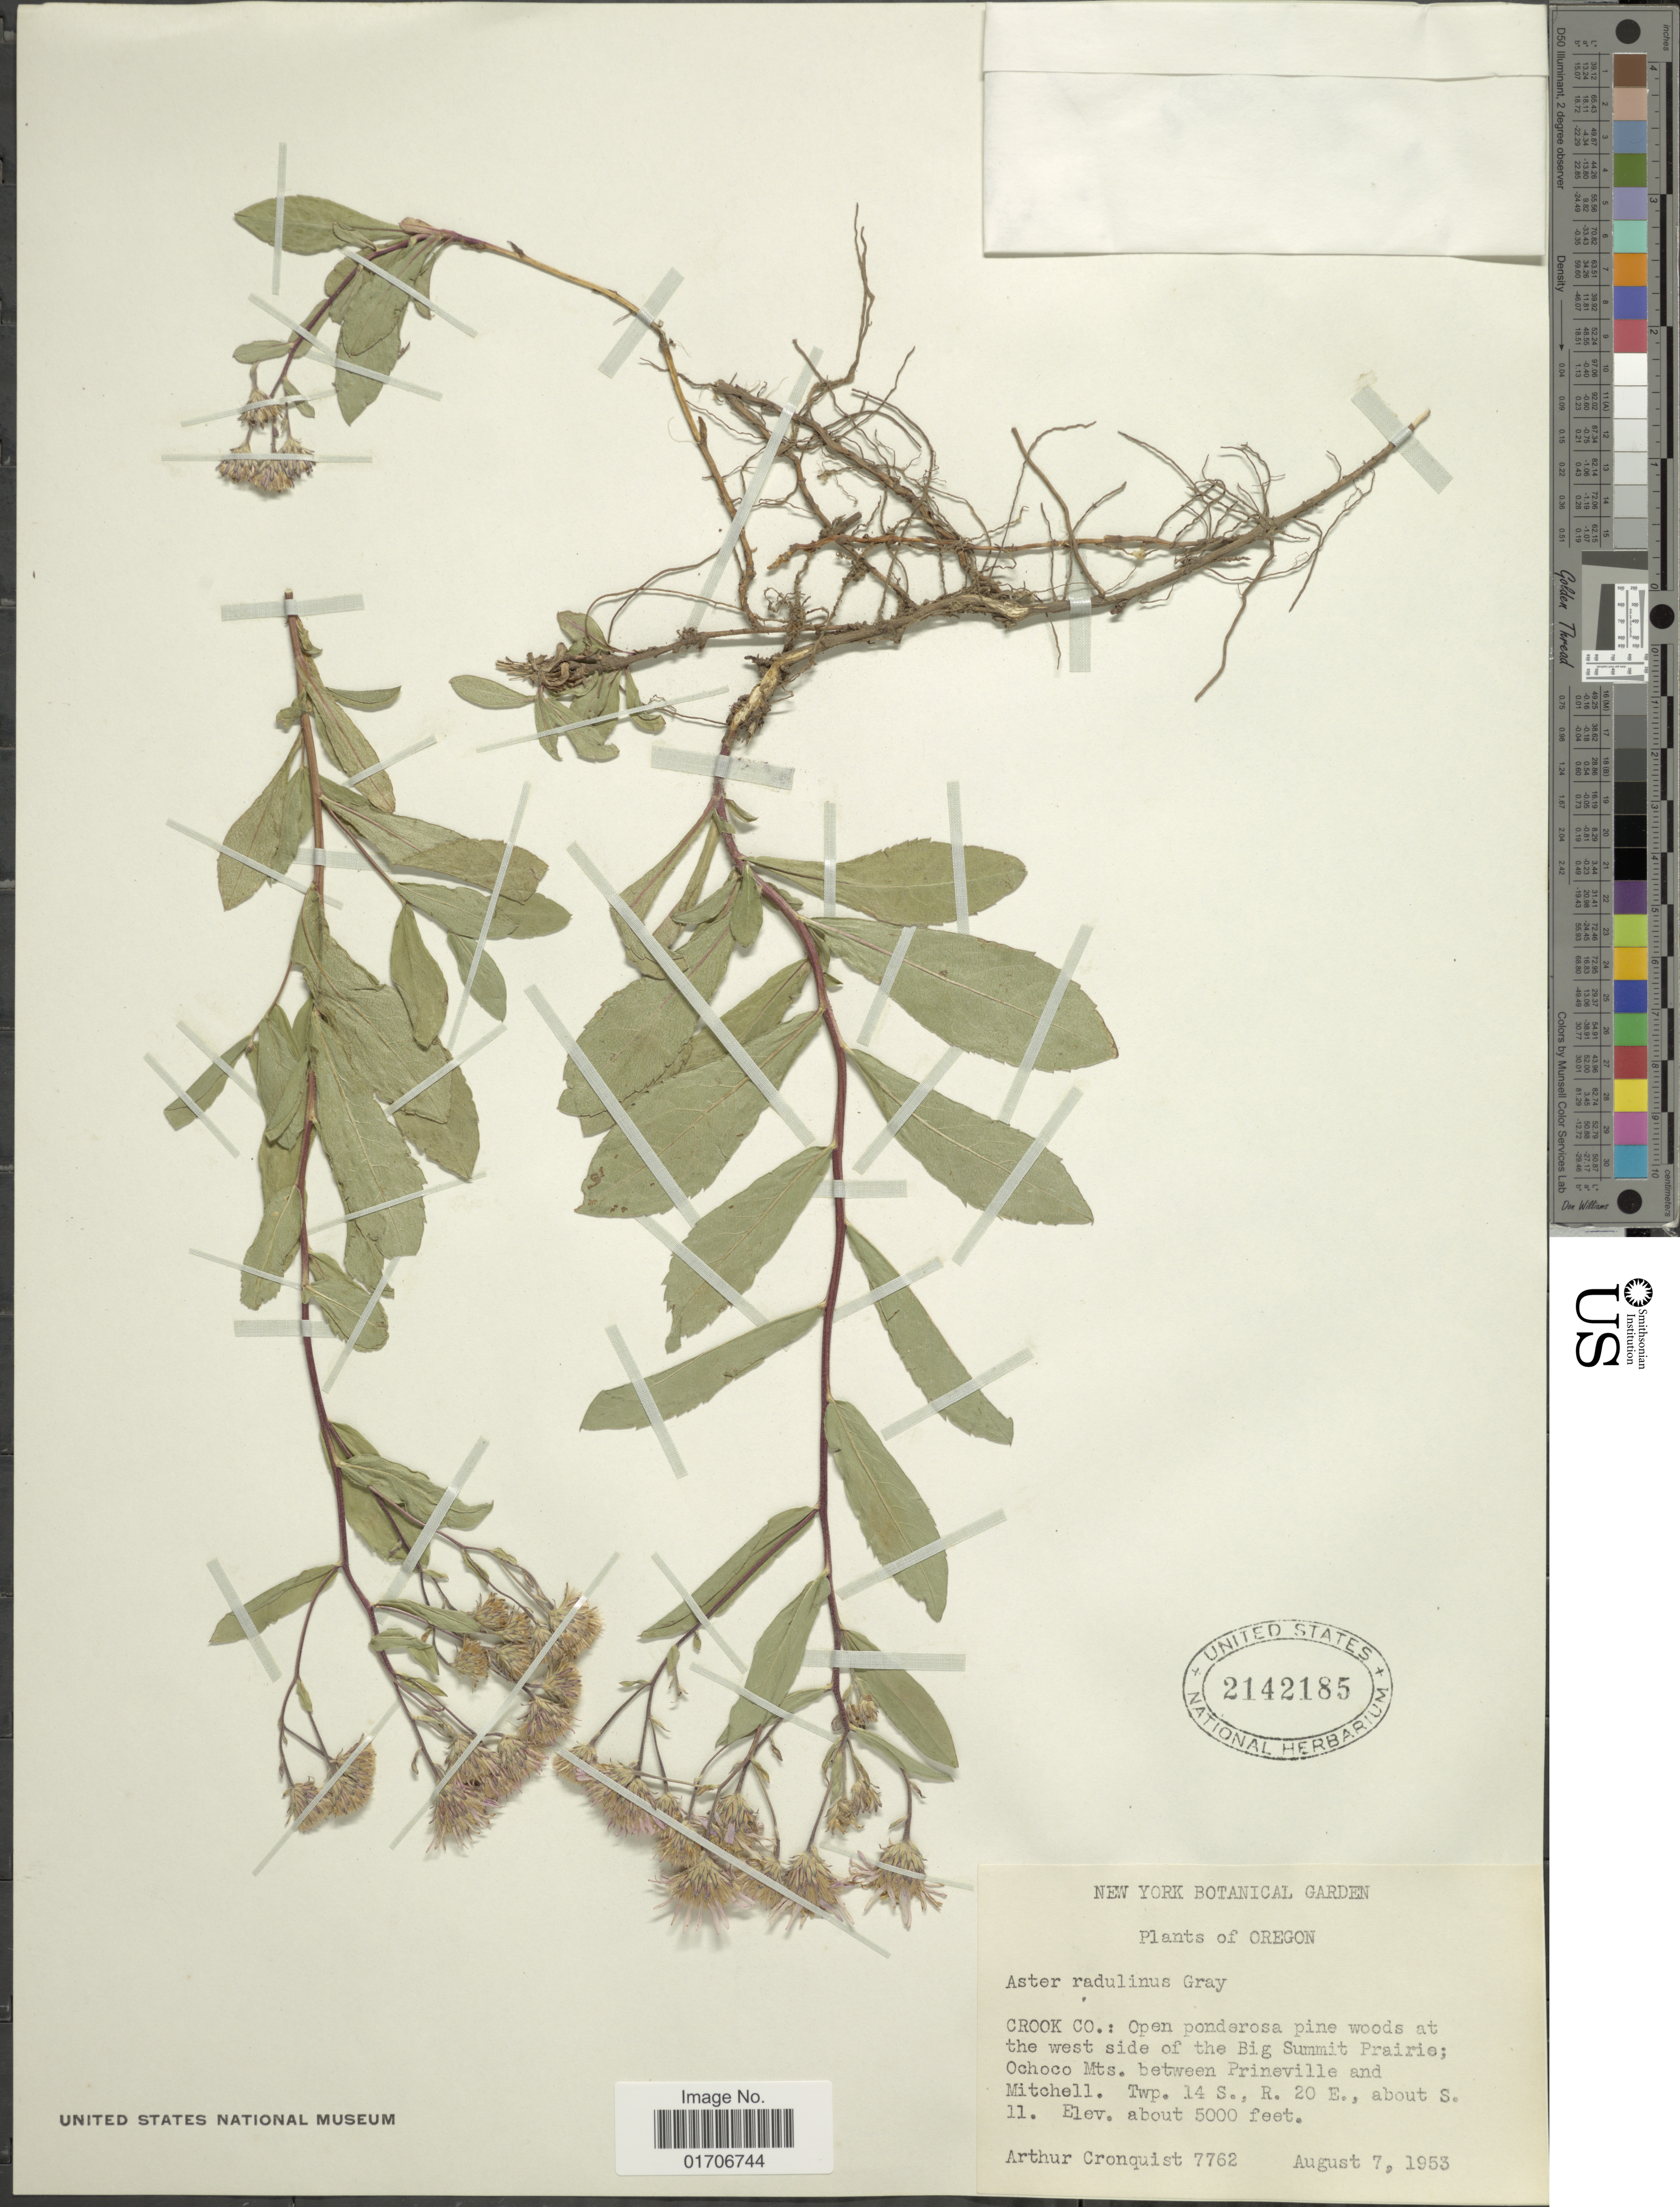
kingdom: Plantae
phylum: Tracheophyta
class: Magnoliopsida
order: Asterales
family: Asteraceae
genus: Eurybia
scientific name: Eurybia radulina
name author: (A. Gray) G.L. Nesom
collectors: A. J. Cronquist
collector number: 7762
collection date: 1953-08-07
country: United States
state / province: Oregon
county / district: Crook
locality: Crook Co.: Open ponderosa pine woods at the west side of the Big Summit Prairie; Ochoco Mts. between Prineville and Mitchell. Twp. 14 S., R. 20 E., about S. 11.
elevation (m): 1524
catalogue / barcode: US 2142185